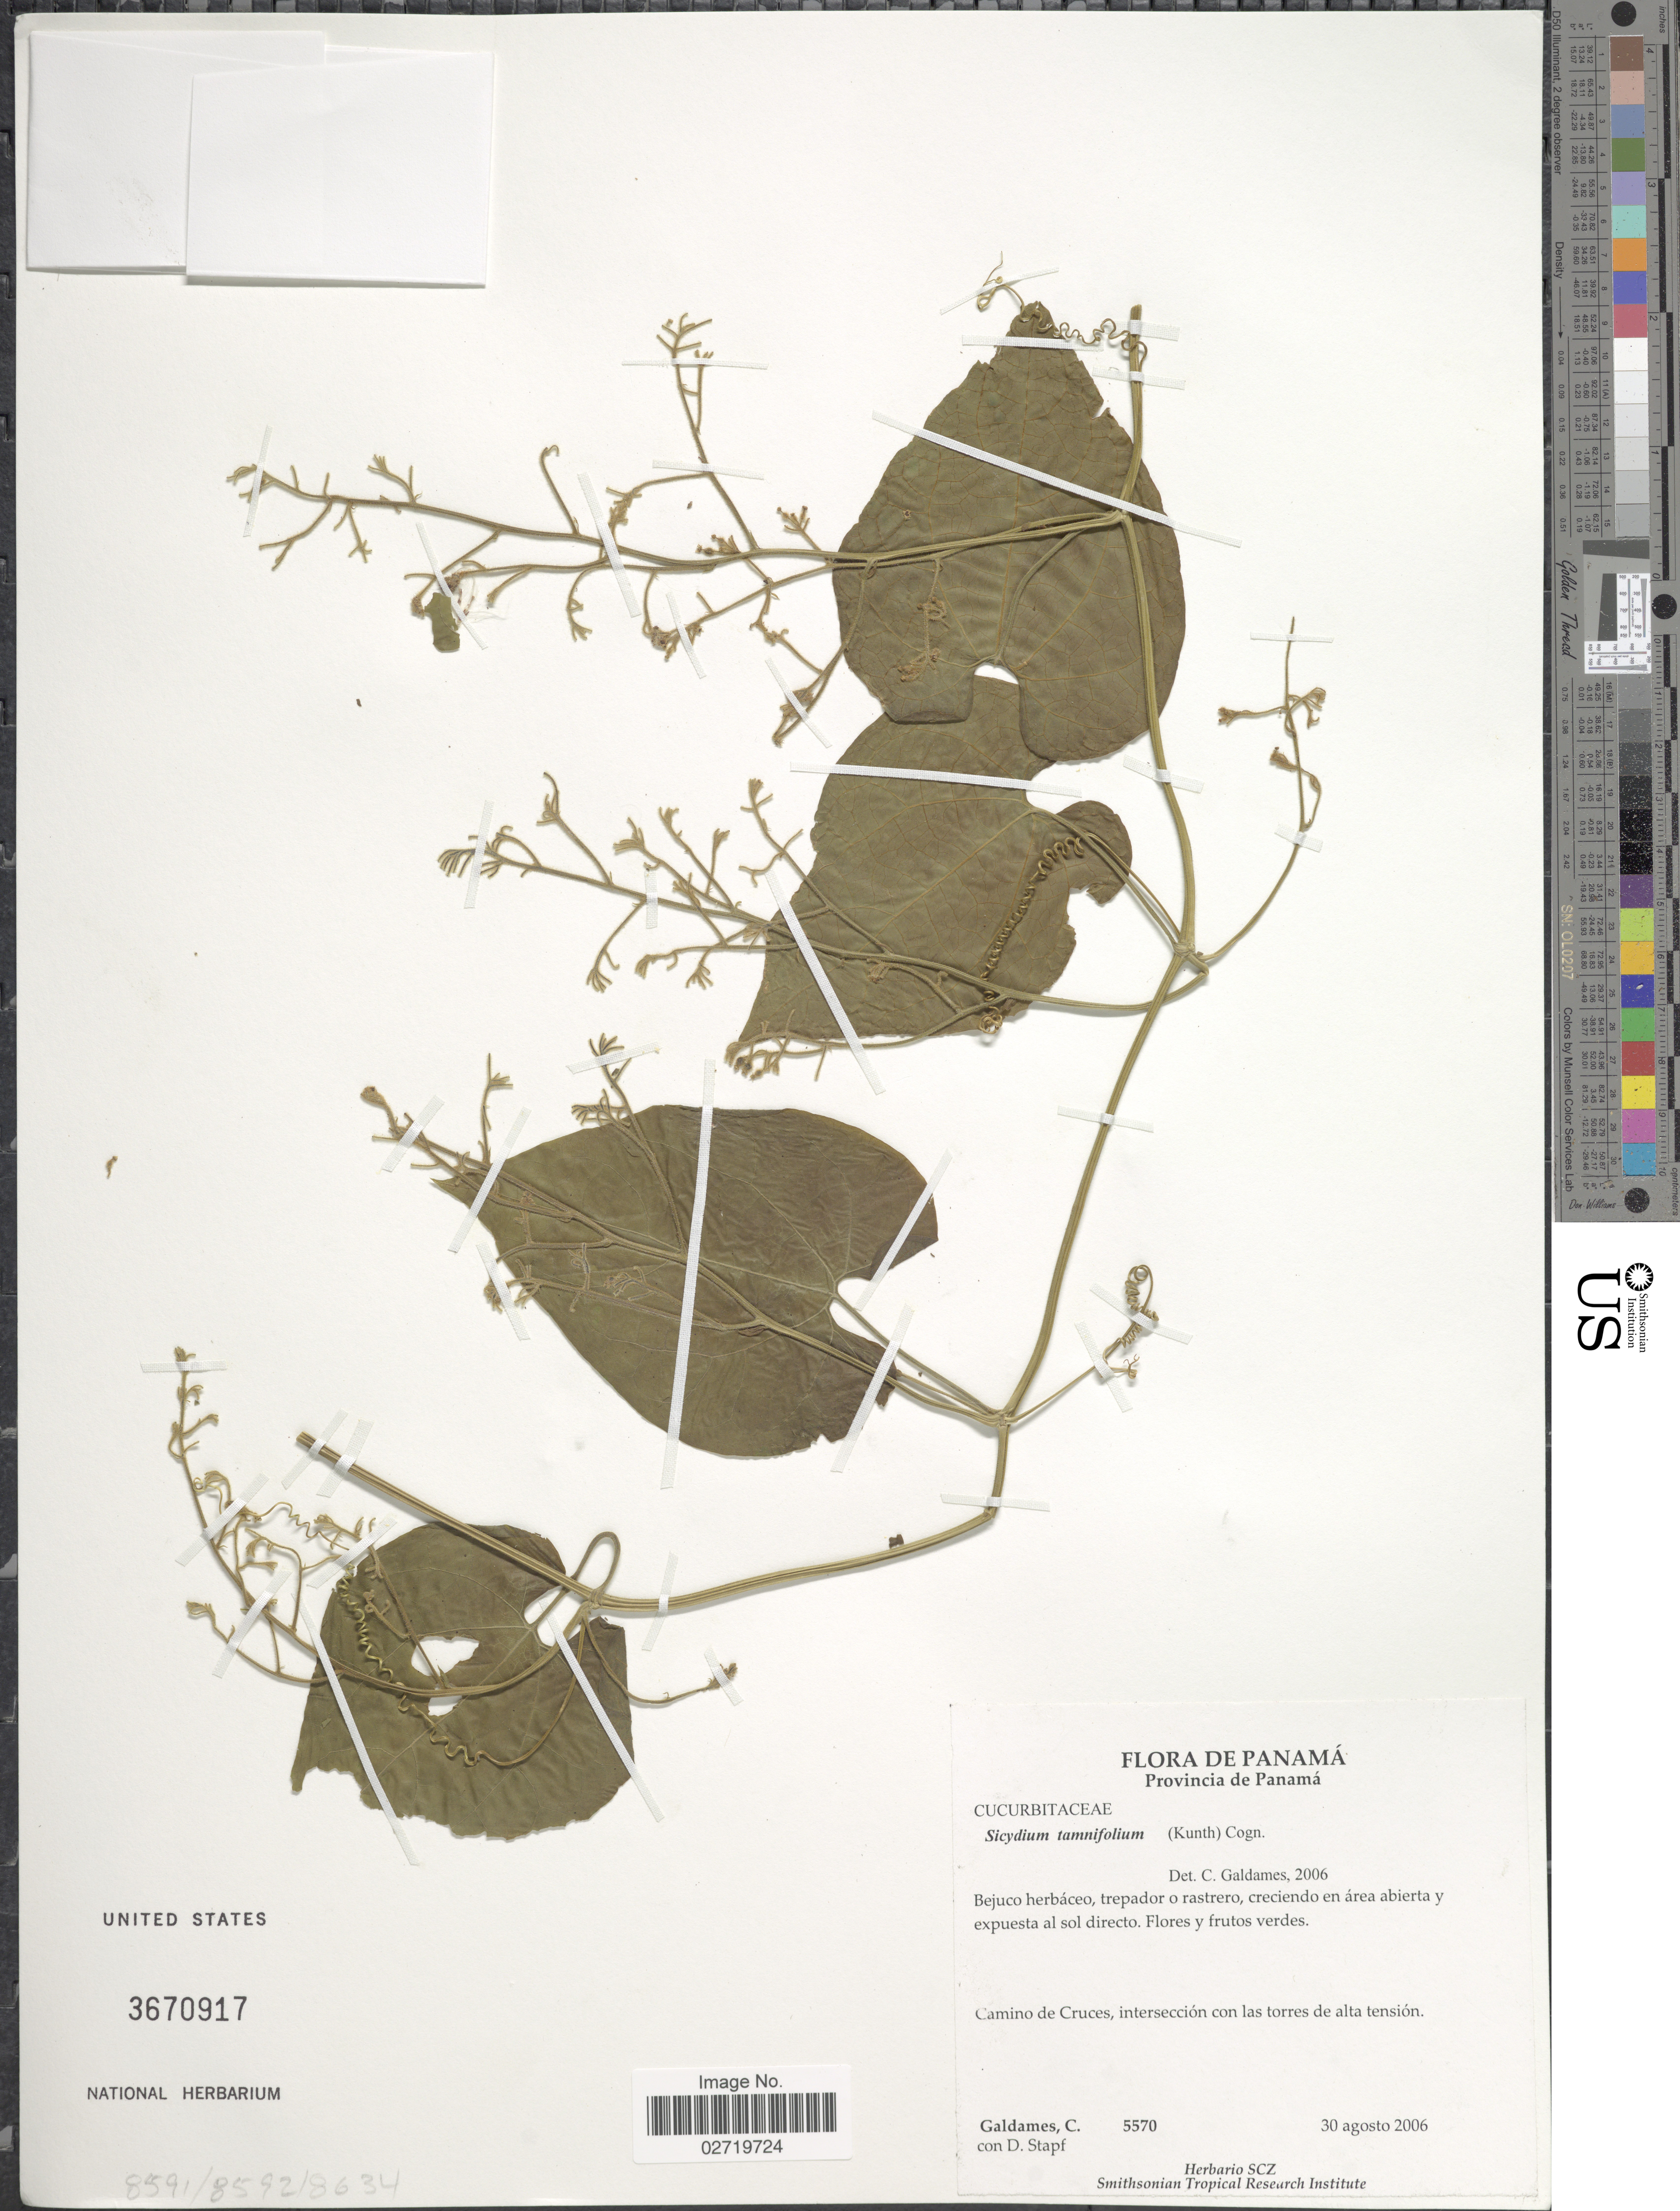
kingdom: Plantae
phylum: Tracheophyta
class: Magnoliopsida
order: Cucurbitales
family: Cucurbitaceae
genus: Sicydium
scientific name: Sicydium tamnifolium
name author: (Kunth) Cogn.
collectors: C. Galdames & D. Stapf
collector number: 5570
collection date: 2006-08-30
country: Panama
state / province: Panamá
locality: Camino de Cruces, intersección con las torres de alta tensión.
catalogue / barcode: US 3670917